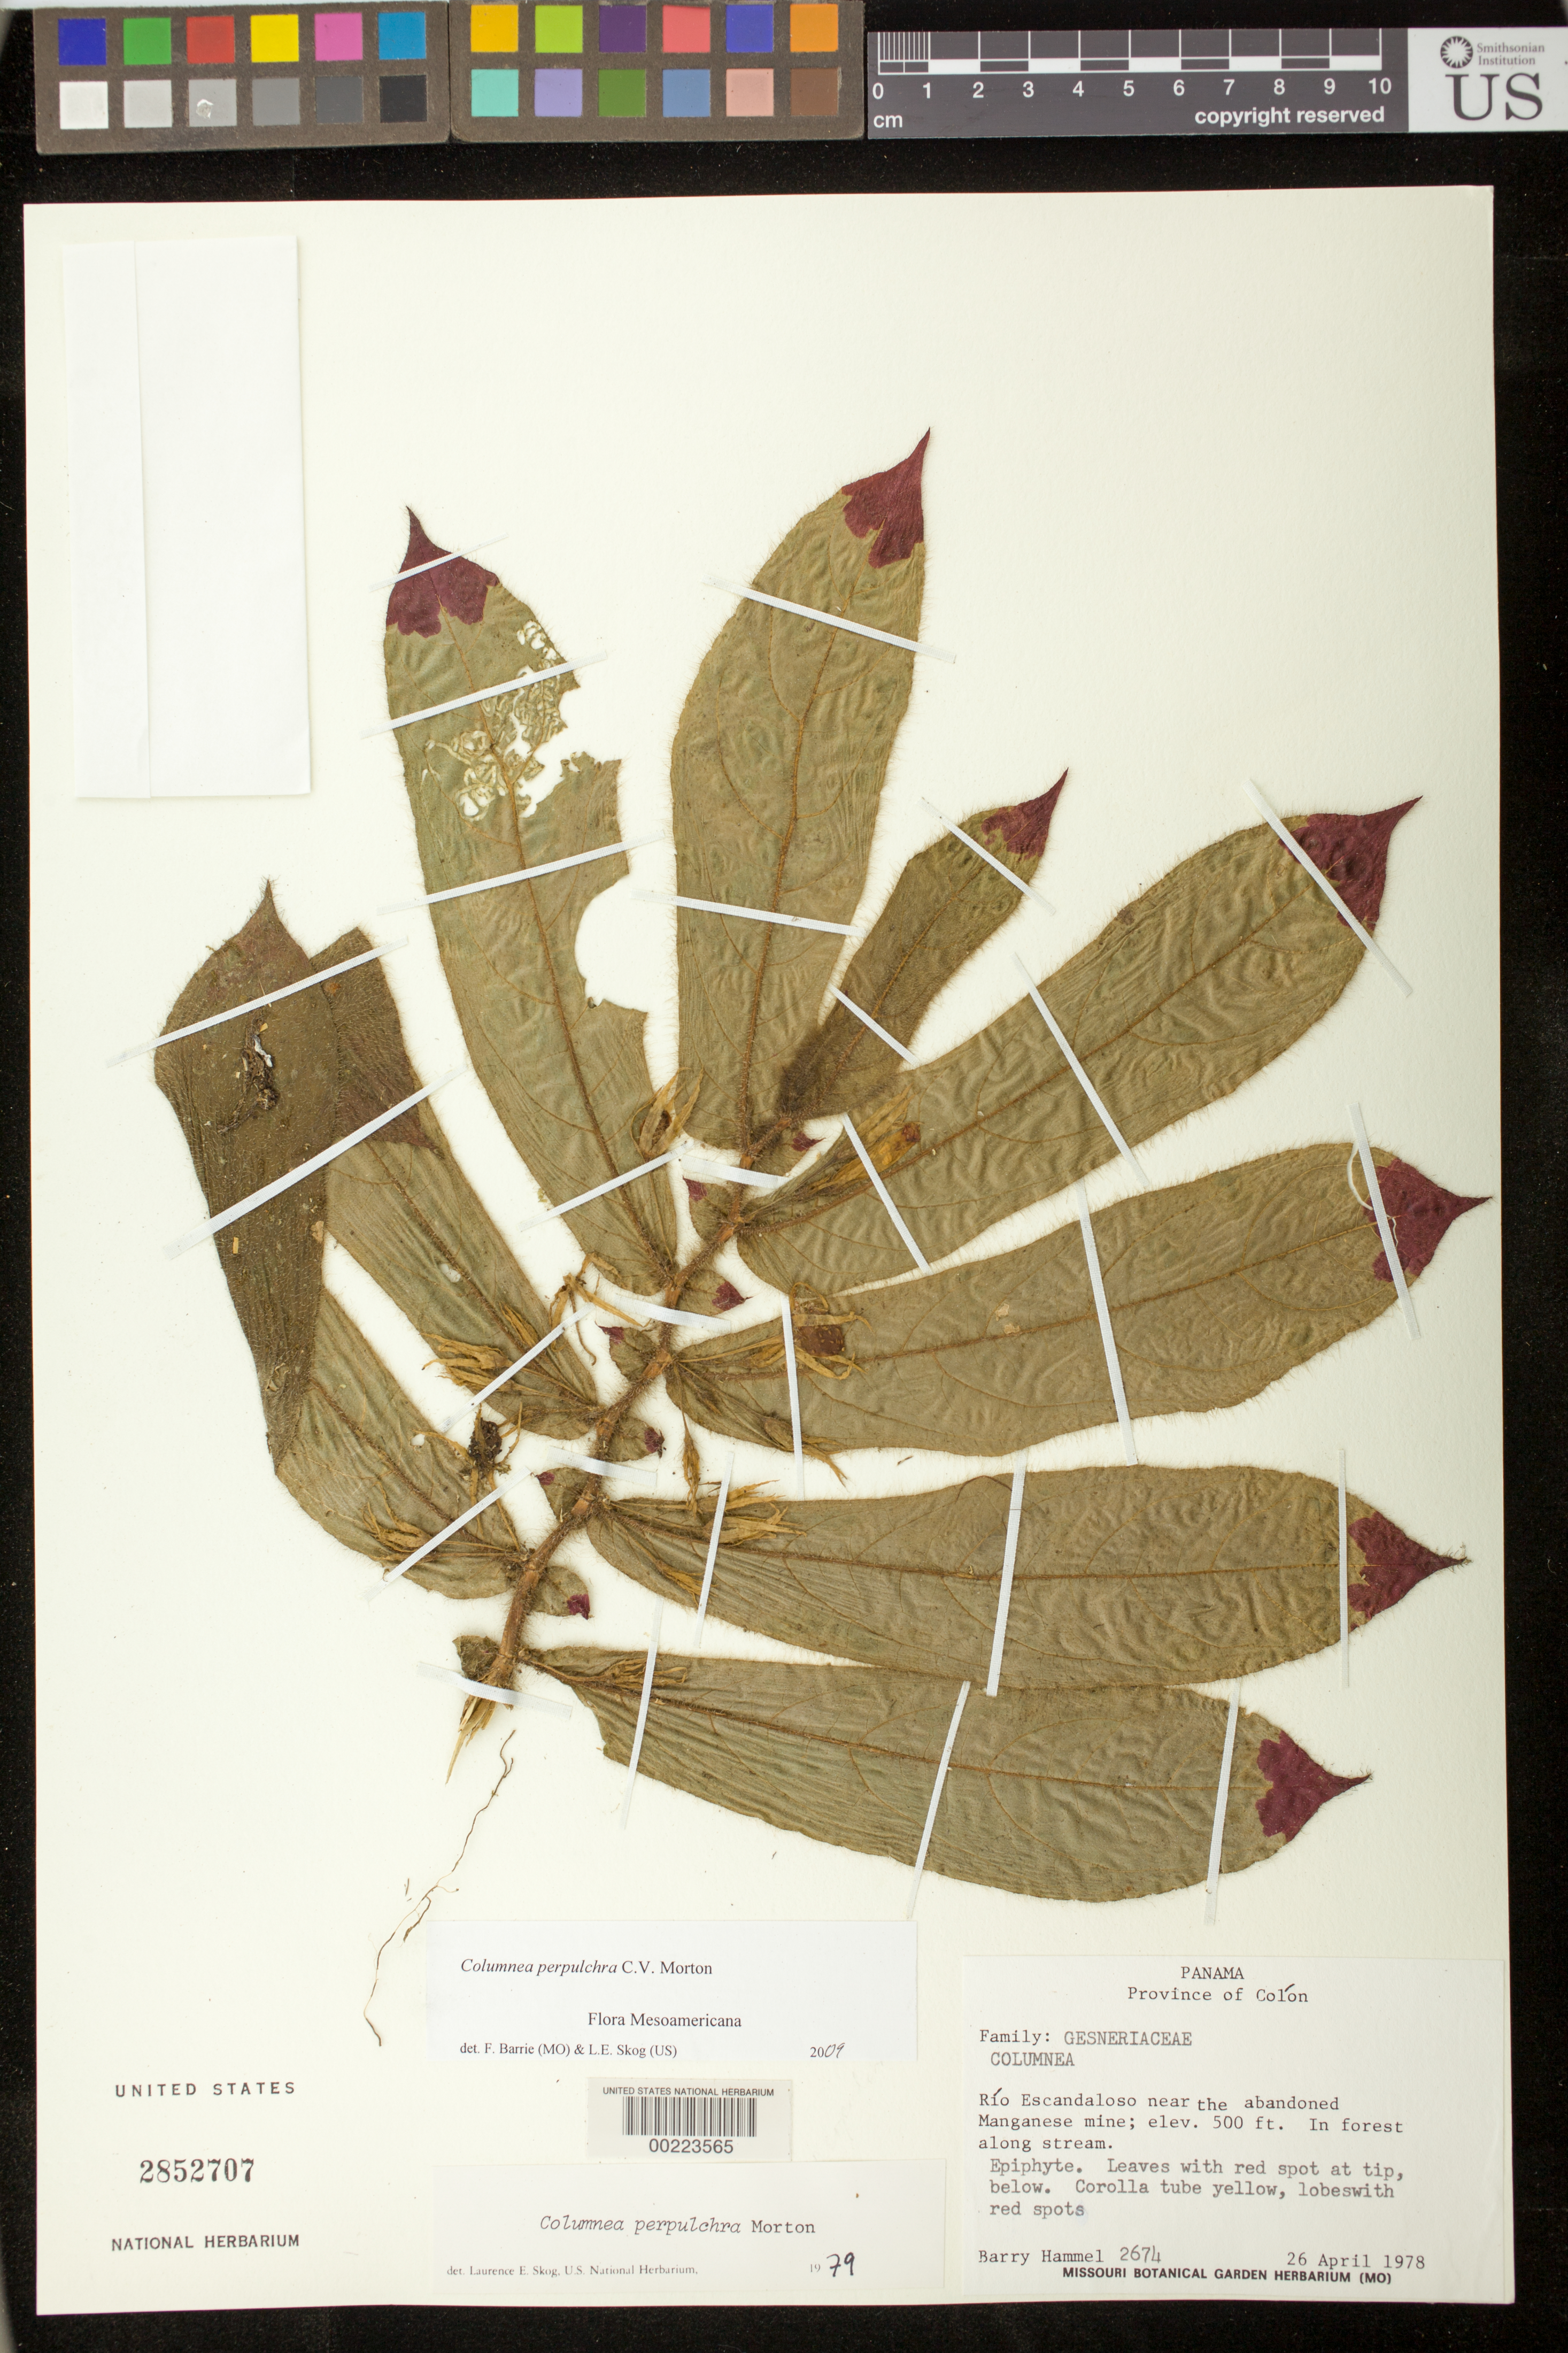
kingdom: Plantae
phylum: Tracheophyta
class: Magnoliopsida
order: Lamiales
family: Gesneriaceae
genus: Columnea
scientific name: Columnea perpulchra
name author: C.V. Morton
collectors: B. Hammel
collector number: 2674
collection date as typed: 26 Apr 1978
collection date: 1978-04-26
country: Panama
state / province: Colón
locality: Rio Escandaloso near the abandoned Manganese mine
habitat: In forest along stream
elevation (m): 152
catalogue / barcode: US 2852707